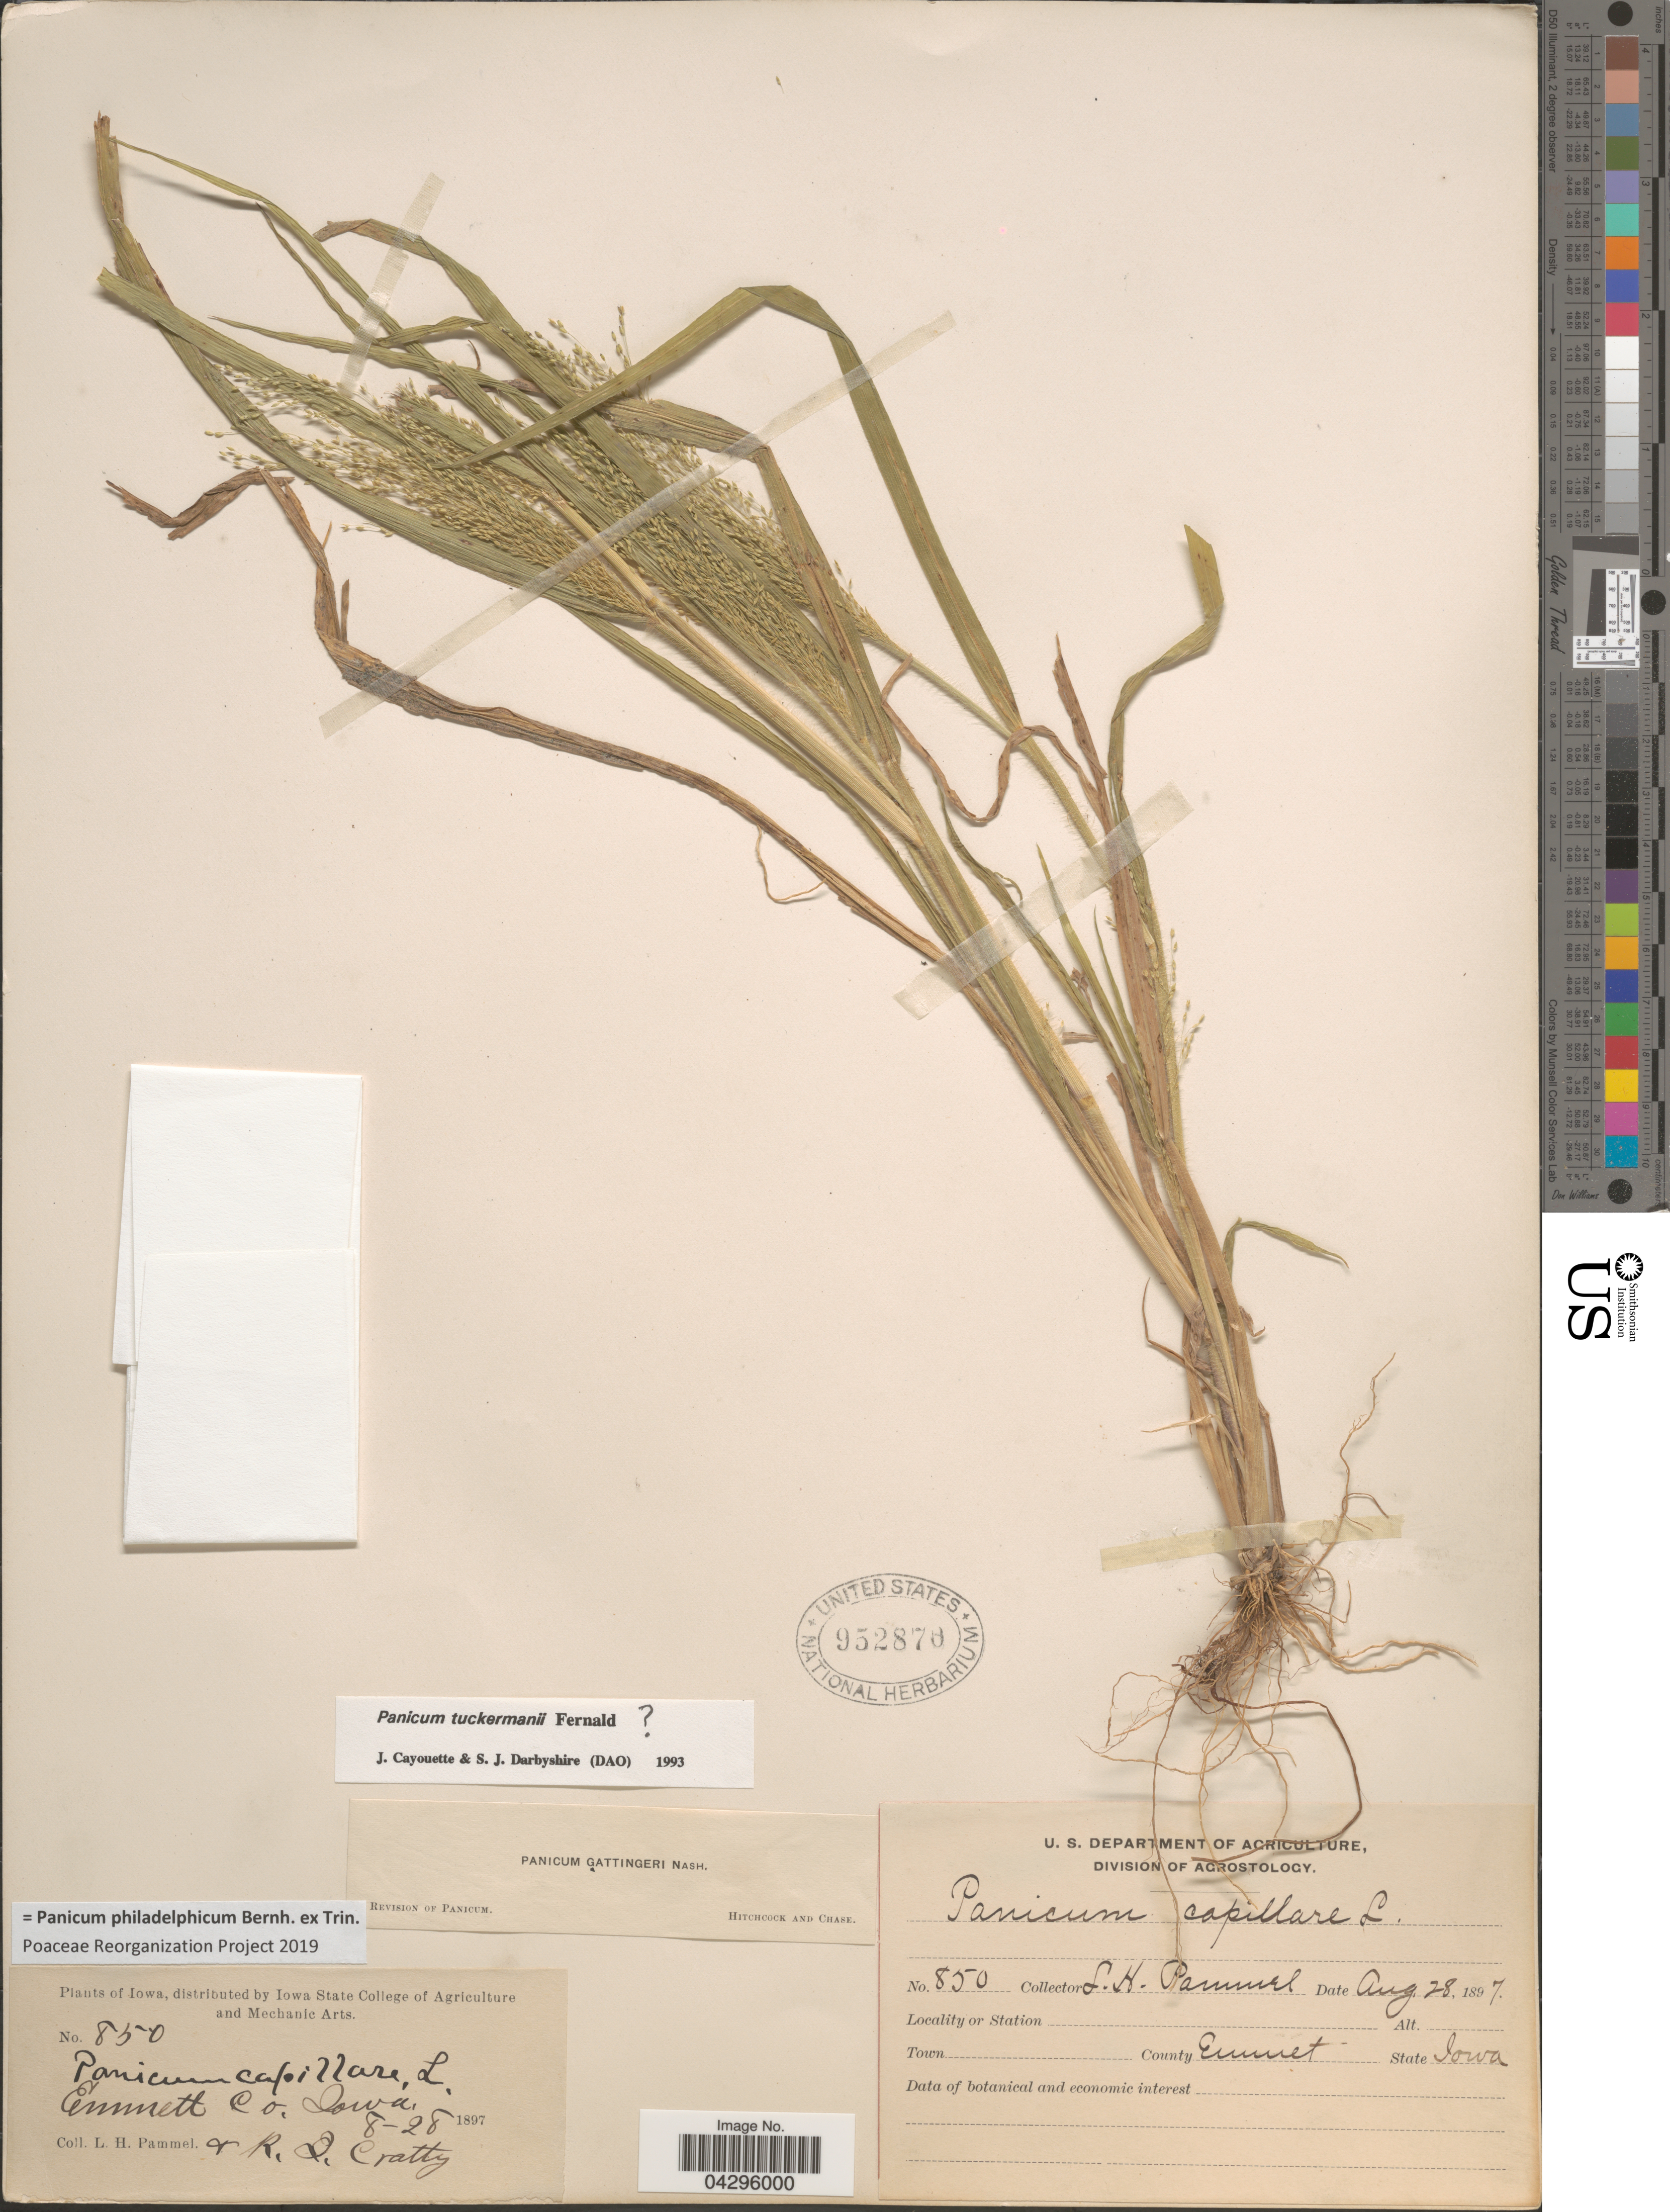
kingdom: Plantae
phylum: Tracheophyta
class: Liliopsida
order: Poales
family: Poaceae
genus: Panicum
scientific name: Panicum philadelphicum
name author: Bernh. ex Trin.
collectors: L. Pammel & R. Cratty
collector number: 850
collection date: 1897-08-28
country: United States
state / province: Iowa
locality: Emmett Co. County Emmet.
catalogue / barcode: US 952870